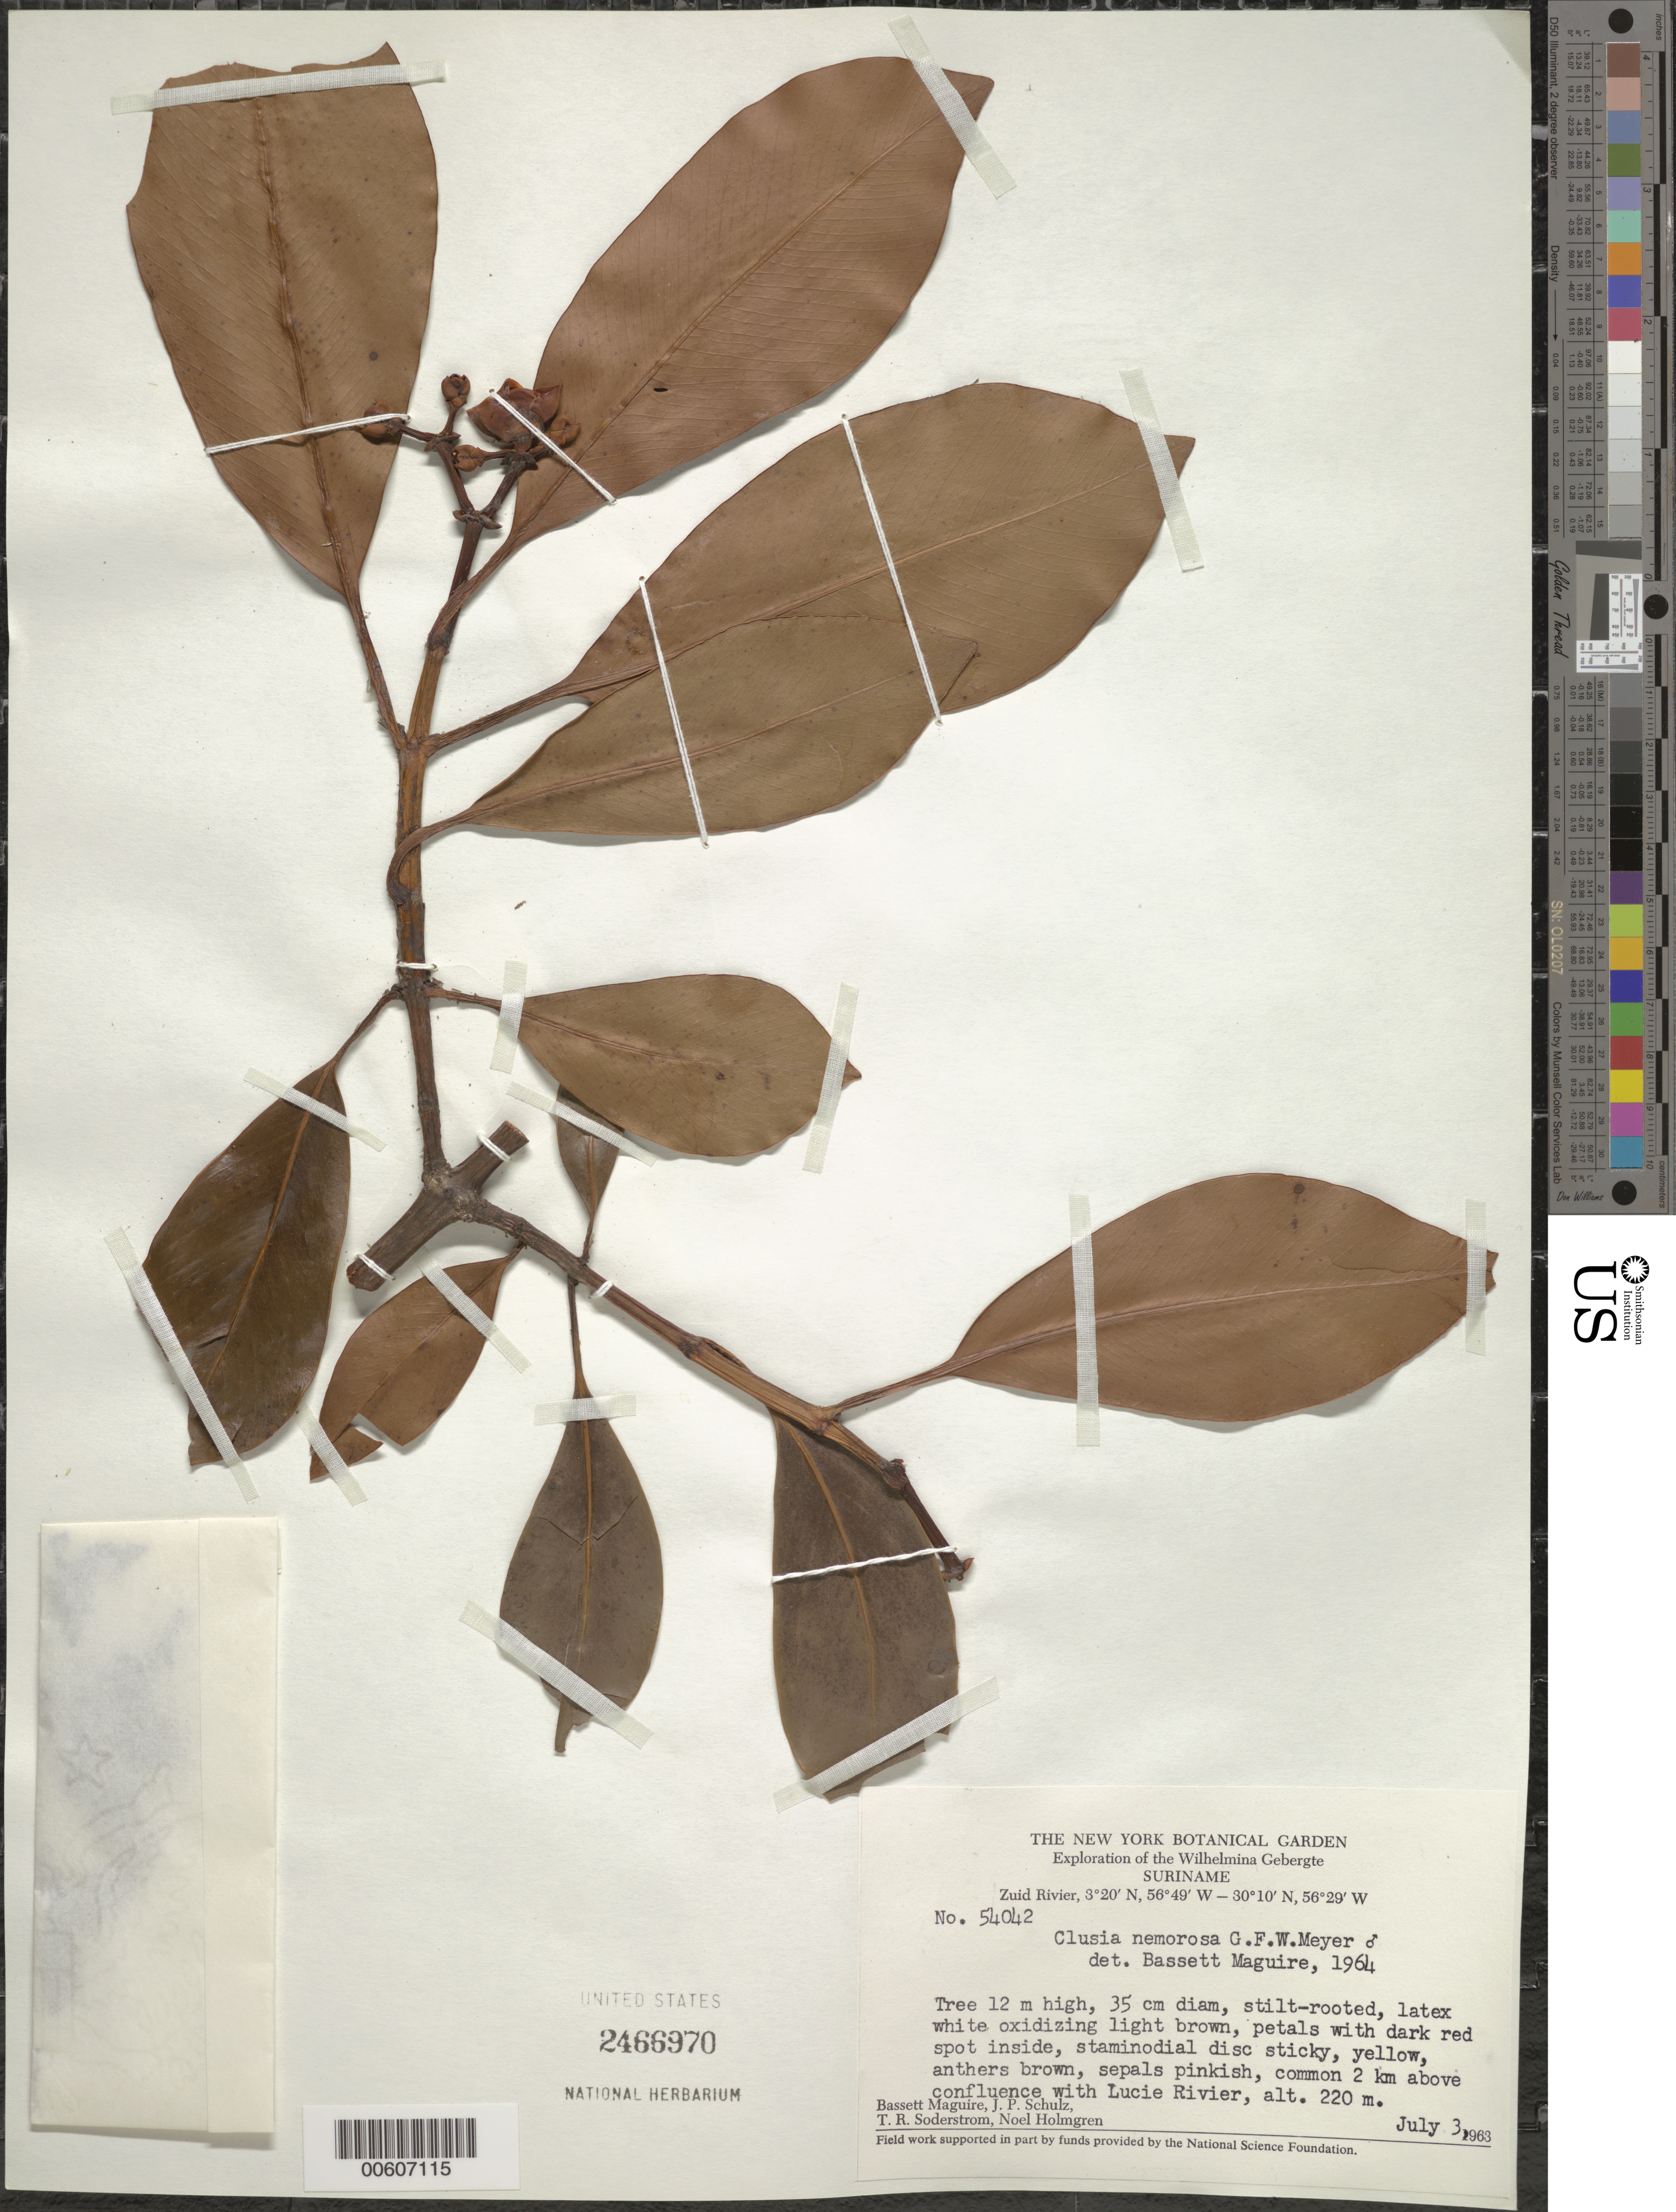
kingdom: Plantae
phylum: Tracheophyta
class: Magnoliopsida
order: Malpighiales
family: Clusiaceae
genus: Clusia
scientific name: Clusia nemorosa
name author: G. Mey.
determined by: Maguire, Bassett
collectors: B. Maguire, J. P. Schulz, T. R. Soderstrom & N. H. Holmgren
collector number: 54042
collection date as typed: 3-Jul-63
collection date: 1963-07-03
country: Suriname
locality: Zuid River, 2 km above confluence with Lucie R., Wilhelmina Gebergte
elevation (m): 220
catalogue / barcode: US 2466970